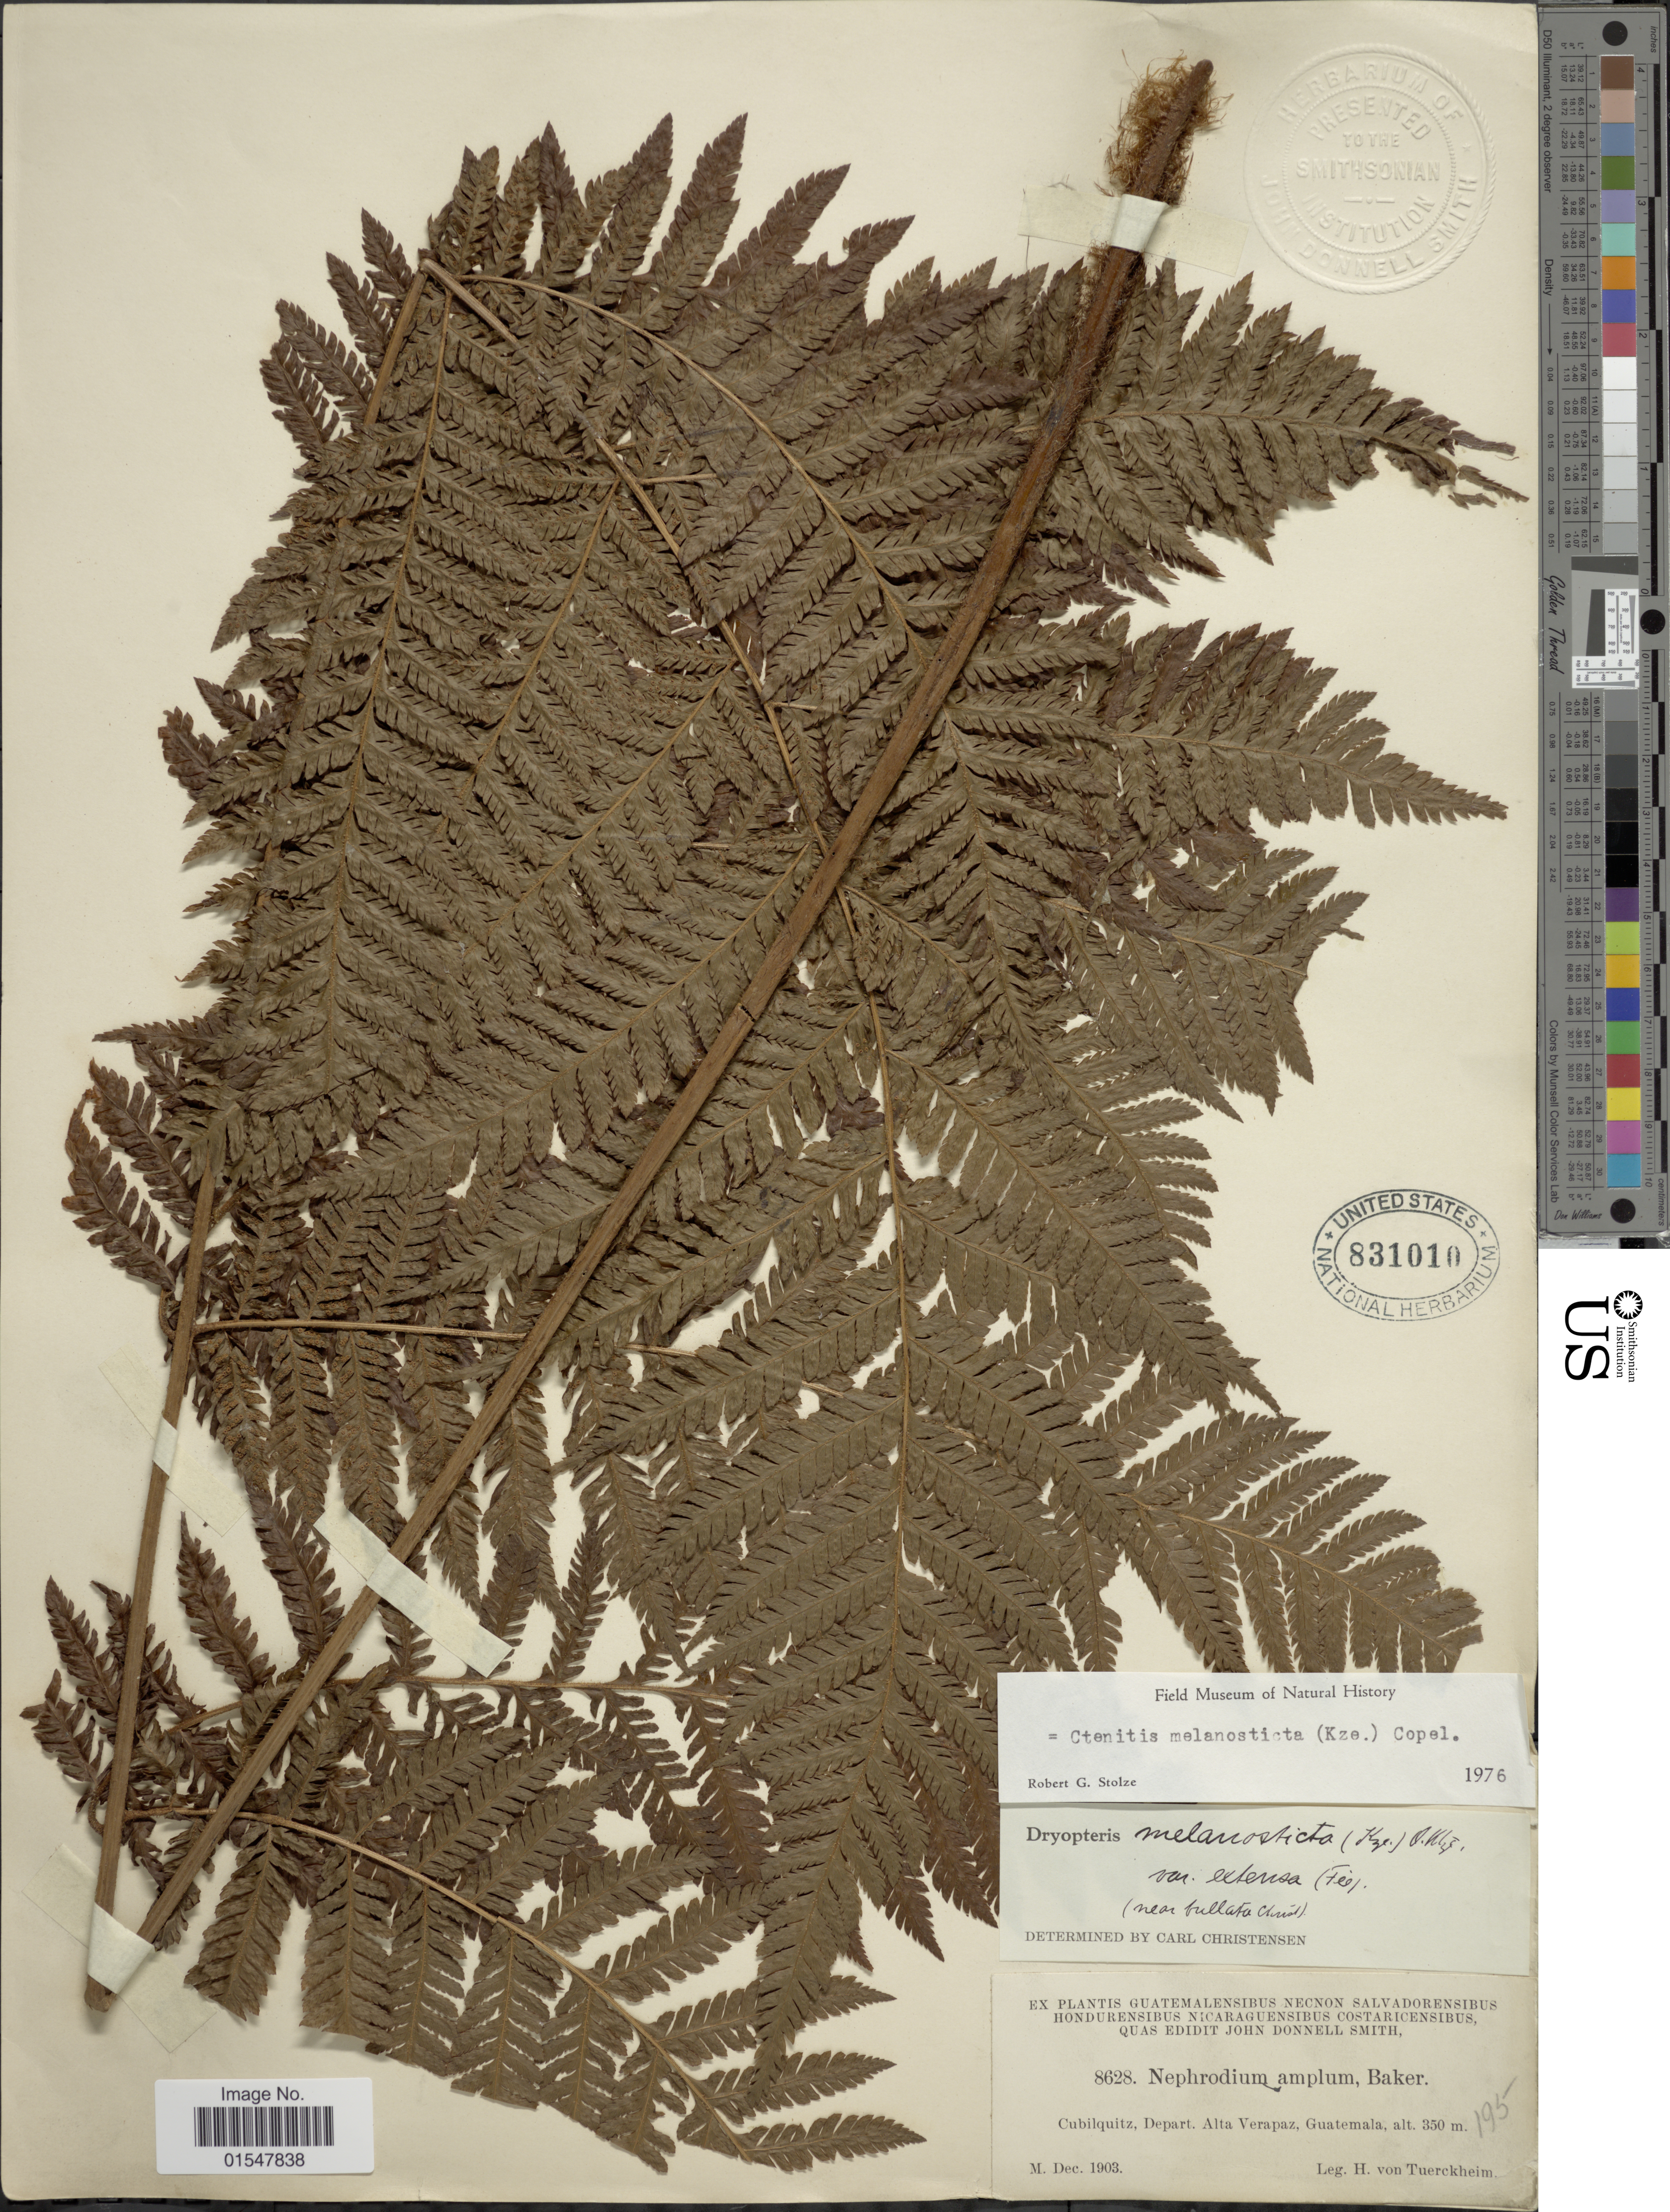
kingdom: Plantae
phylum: Tracheophyta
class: Polypodiopsida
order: Polypodiales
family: Dryopteridaceae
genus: Ctenitis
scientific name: Ctenitis melanosticta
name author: (Kunze) Copel.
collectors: H. von Tuerckheim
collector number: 8628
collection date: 1903-12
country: Guatemala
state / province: Alta Verapaz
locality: Cubilquits, Depart. Alte Verpaz, Guatemala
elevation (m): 350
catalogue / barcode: US 831010